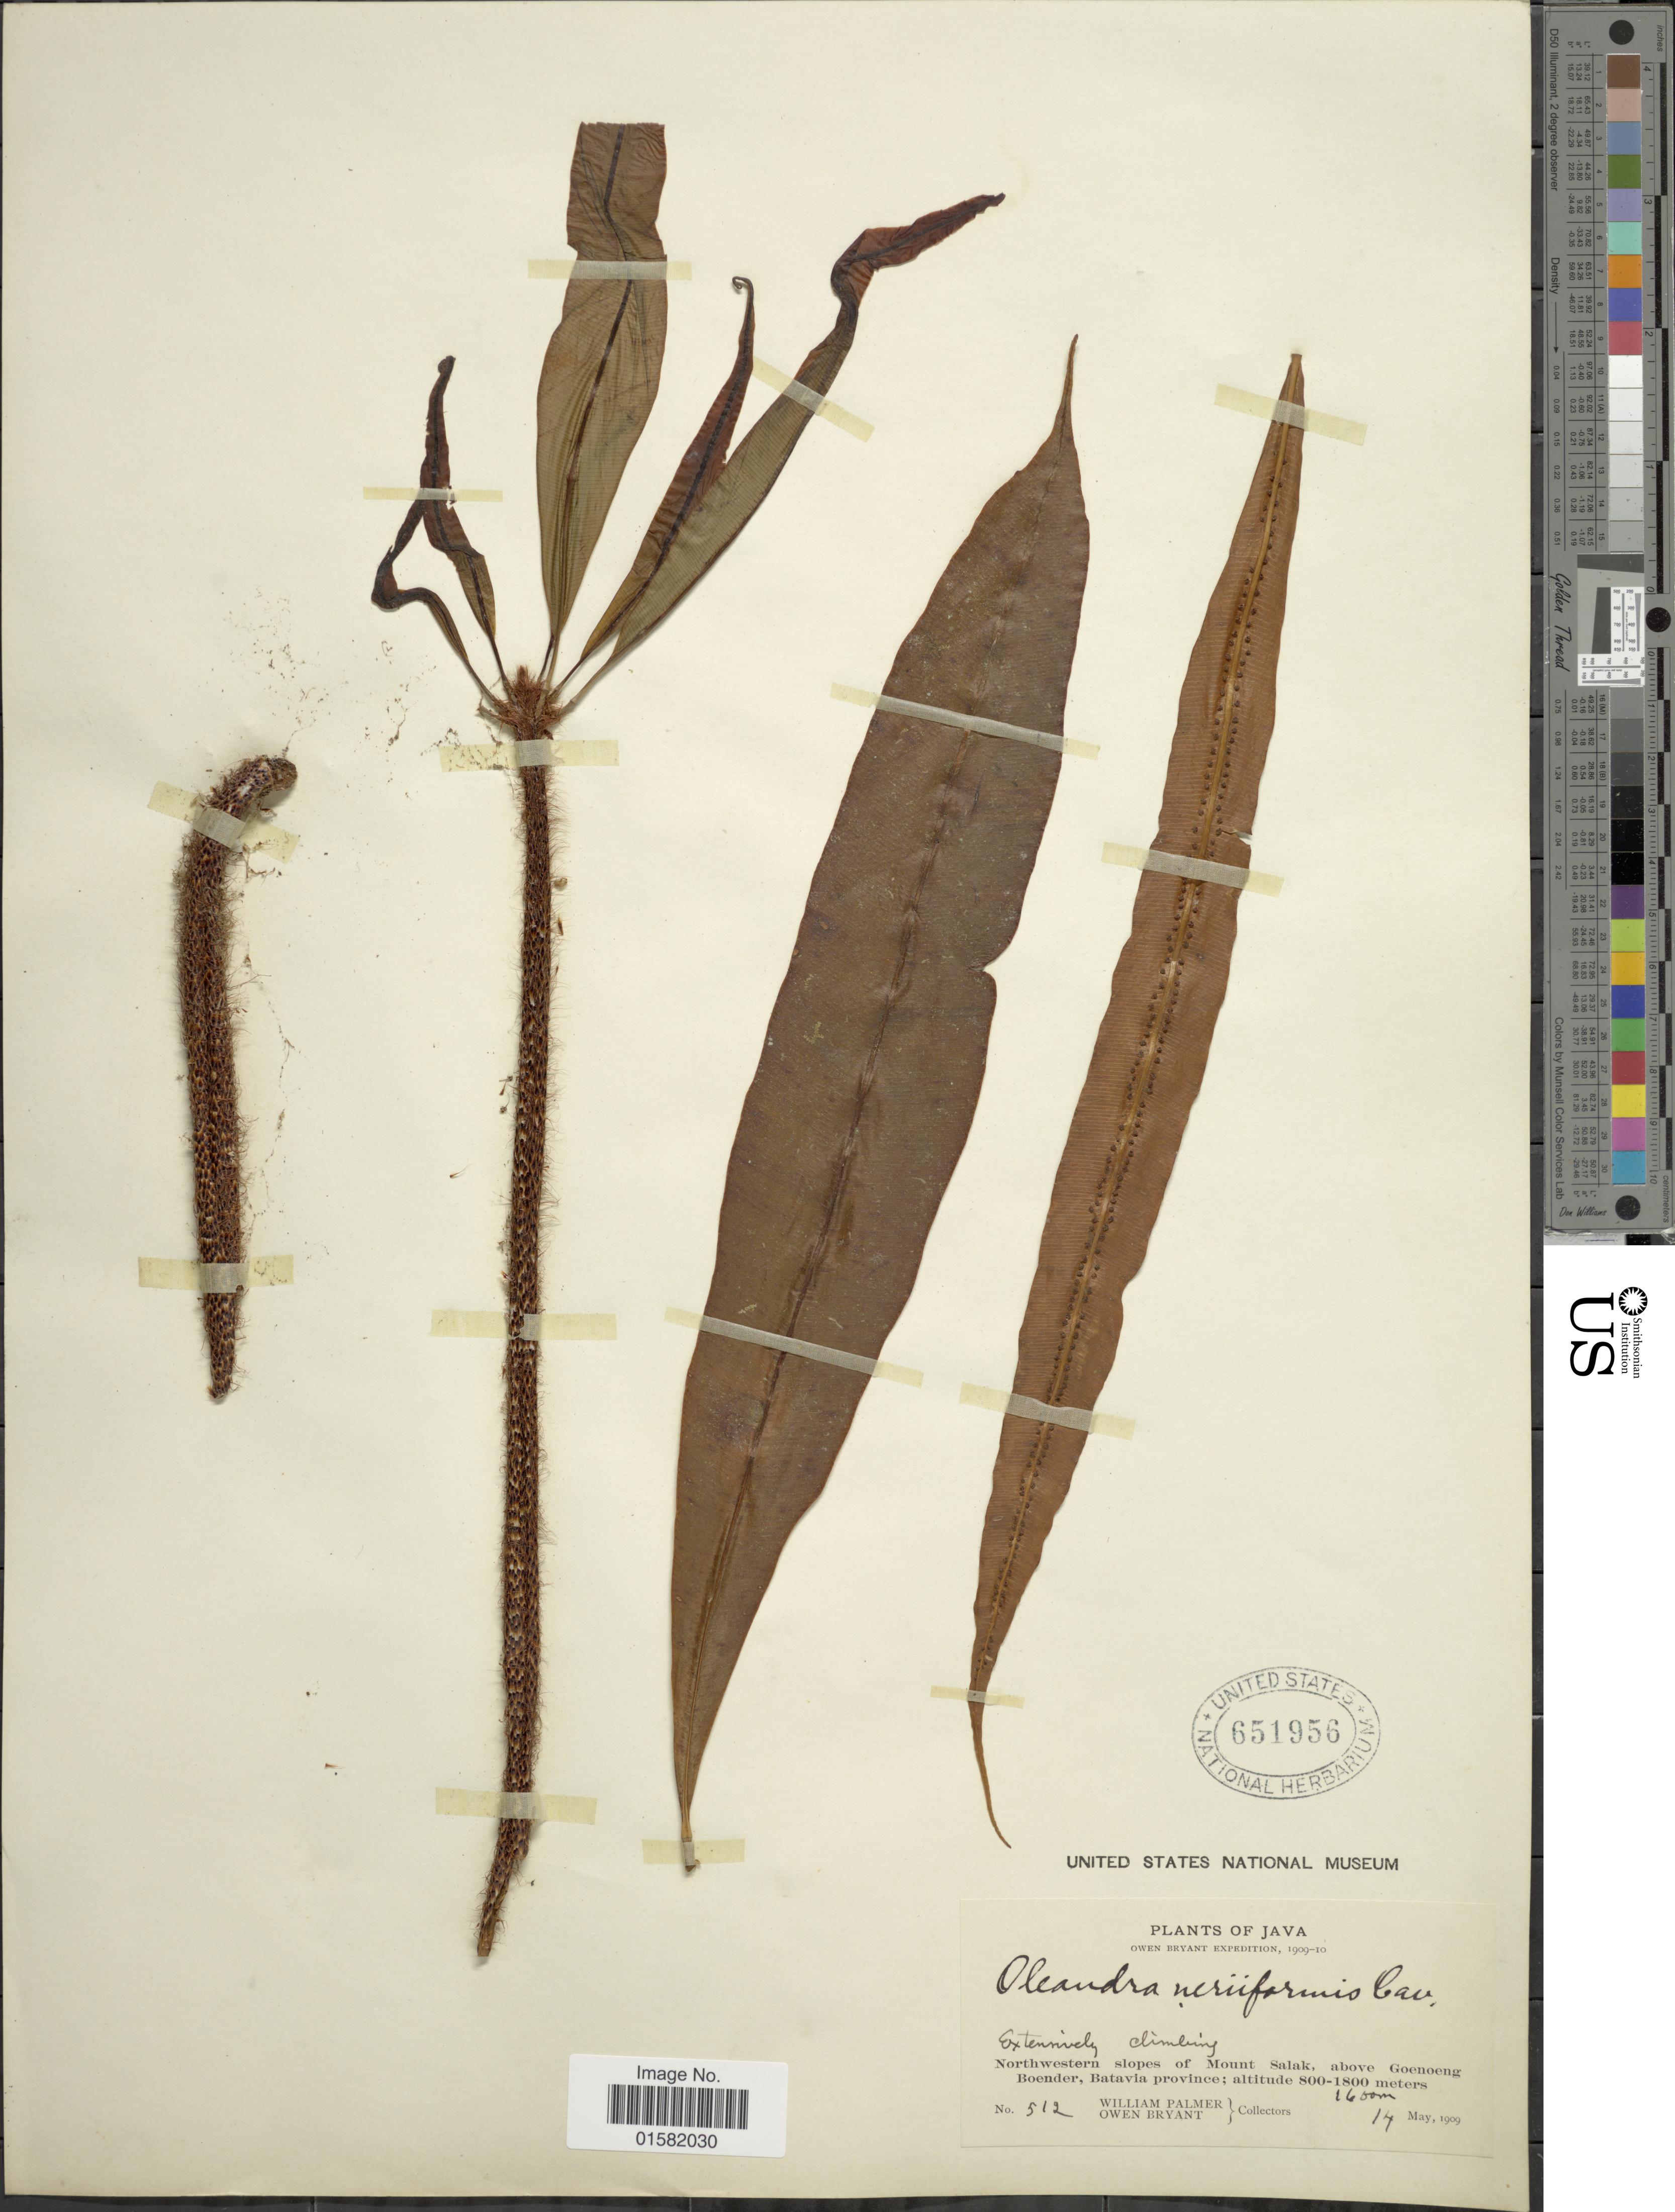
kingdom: Plantae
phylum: Tracheophyta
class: Polypodiopsida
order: Polypodiales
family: Oleandraceae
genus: Oleandra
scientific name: Oleandra neriiformis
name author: Cav.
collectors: W. Palmer & O. Bryant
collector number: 512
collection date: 1909-05-14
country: Indonesia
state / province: Java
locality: Java, Northwestern slopes of Mount Salak, above Goenoeng Boender, Batavai province.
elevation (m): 1600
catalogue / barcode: US 651956